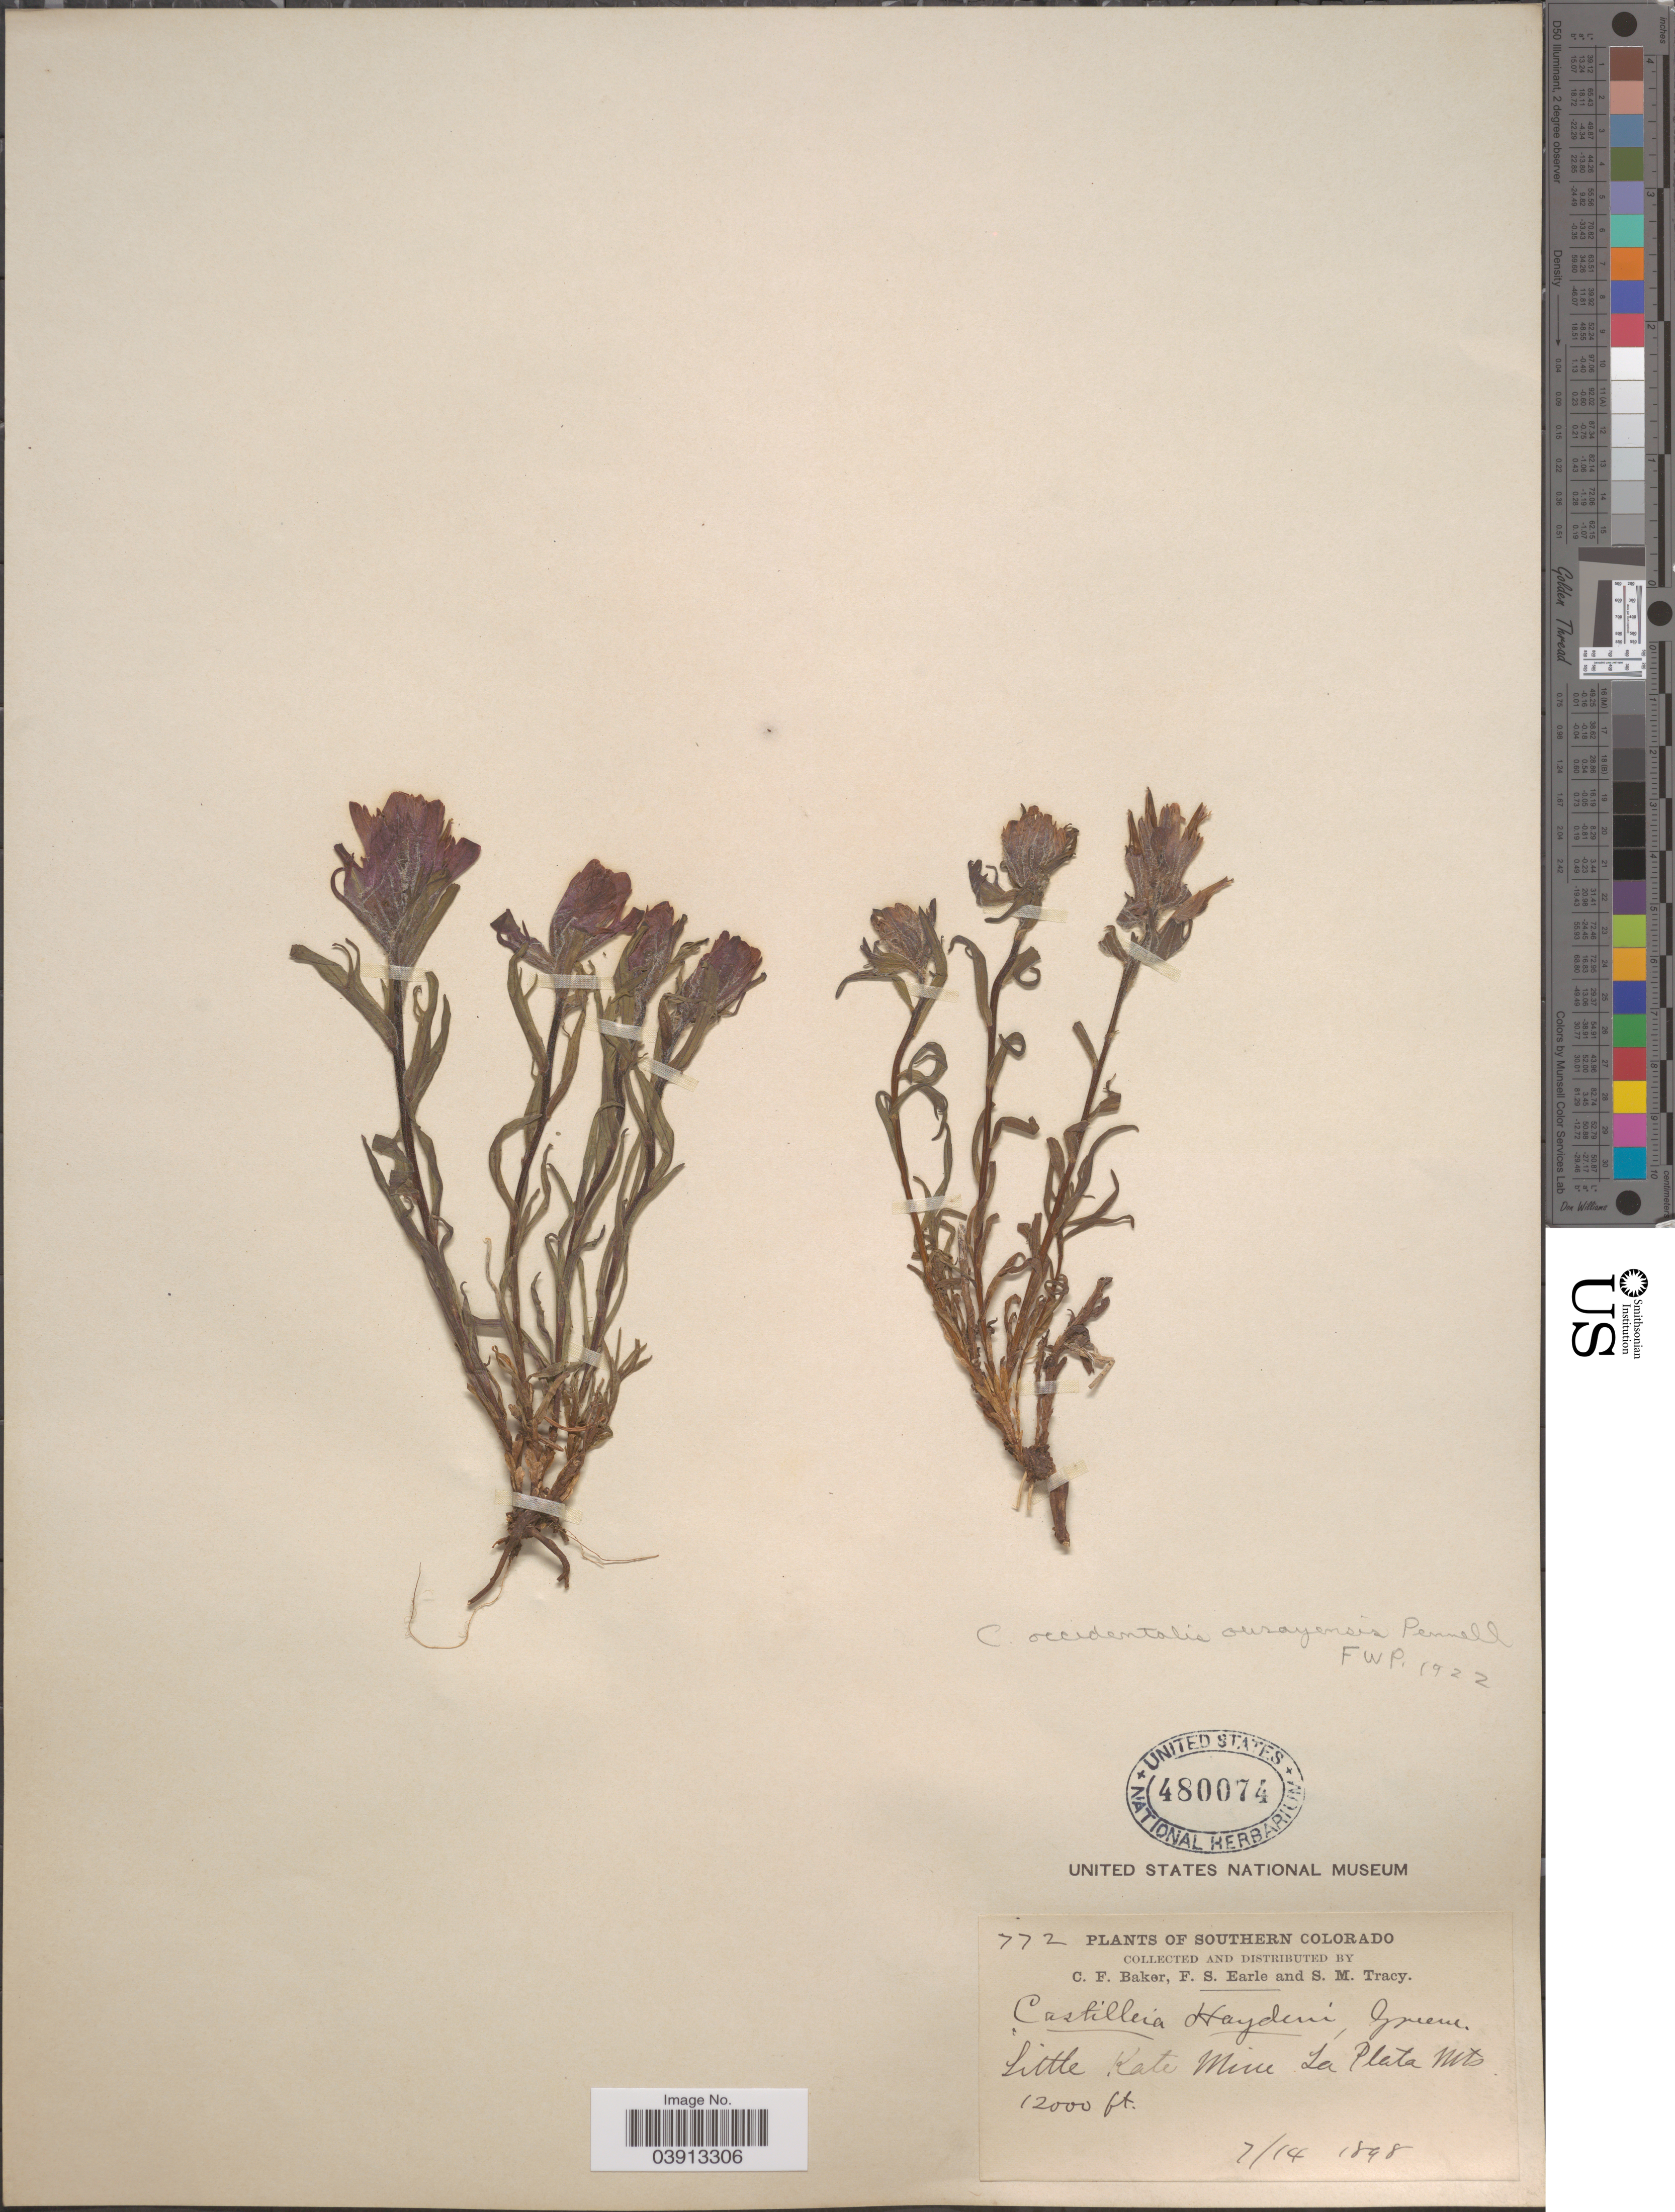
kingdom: Plantae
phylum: Tracheophyta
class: Magnoliopsida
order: Lamiales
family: Orobanchaceae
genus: Castilleja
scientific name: Castilleja occidentalis var. ourayensis Pennell comb. nov. ined.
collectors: C. F. Baker, F. S. Earle & S. M. Tracy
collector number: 772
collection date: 1898-07-14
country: United States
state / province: Colorado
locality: Southern Colorado. Little Kate Mine La Plata Mts.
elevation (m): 3658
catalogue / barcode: US 480074